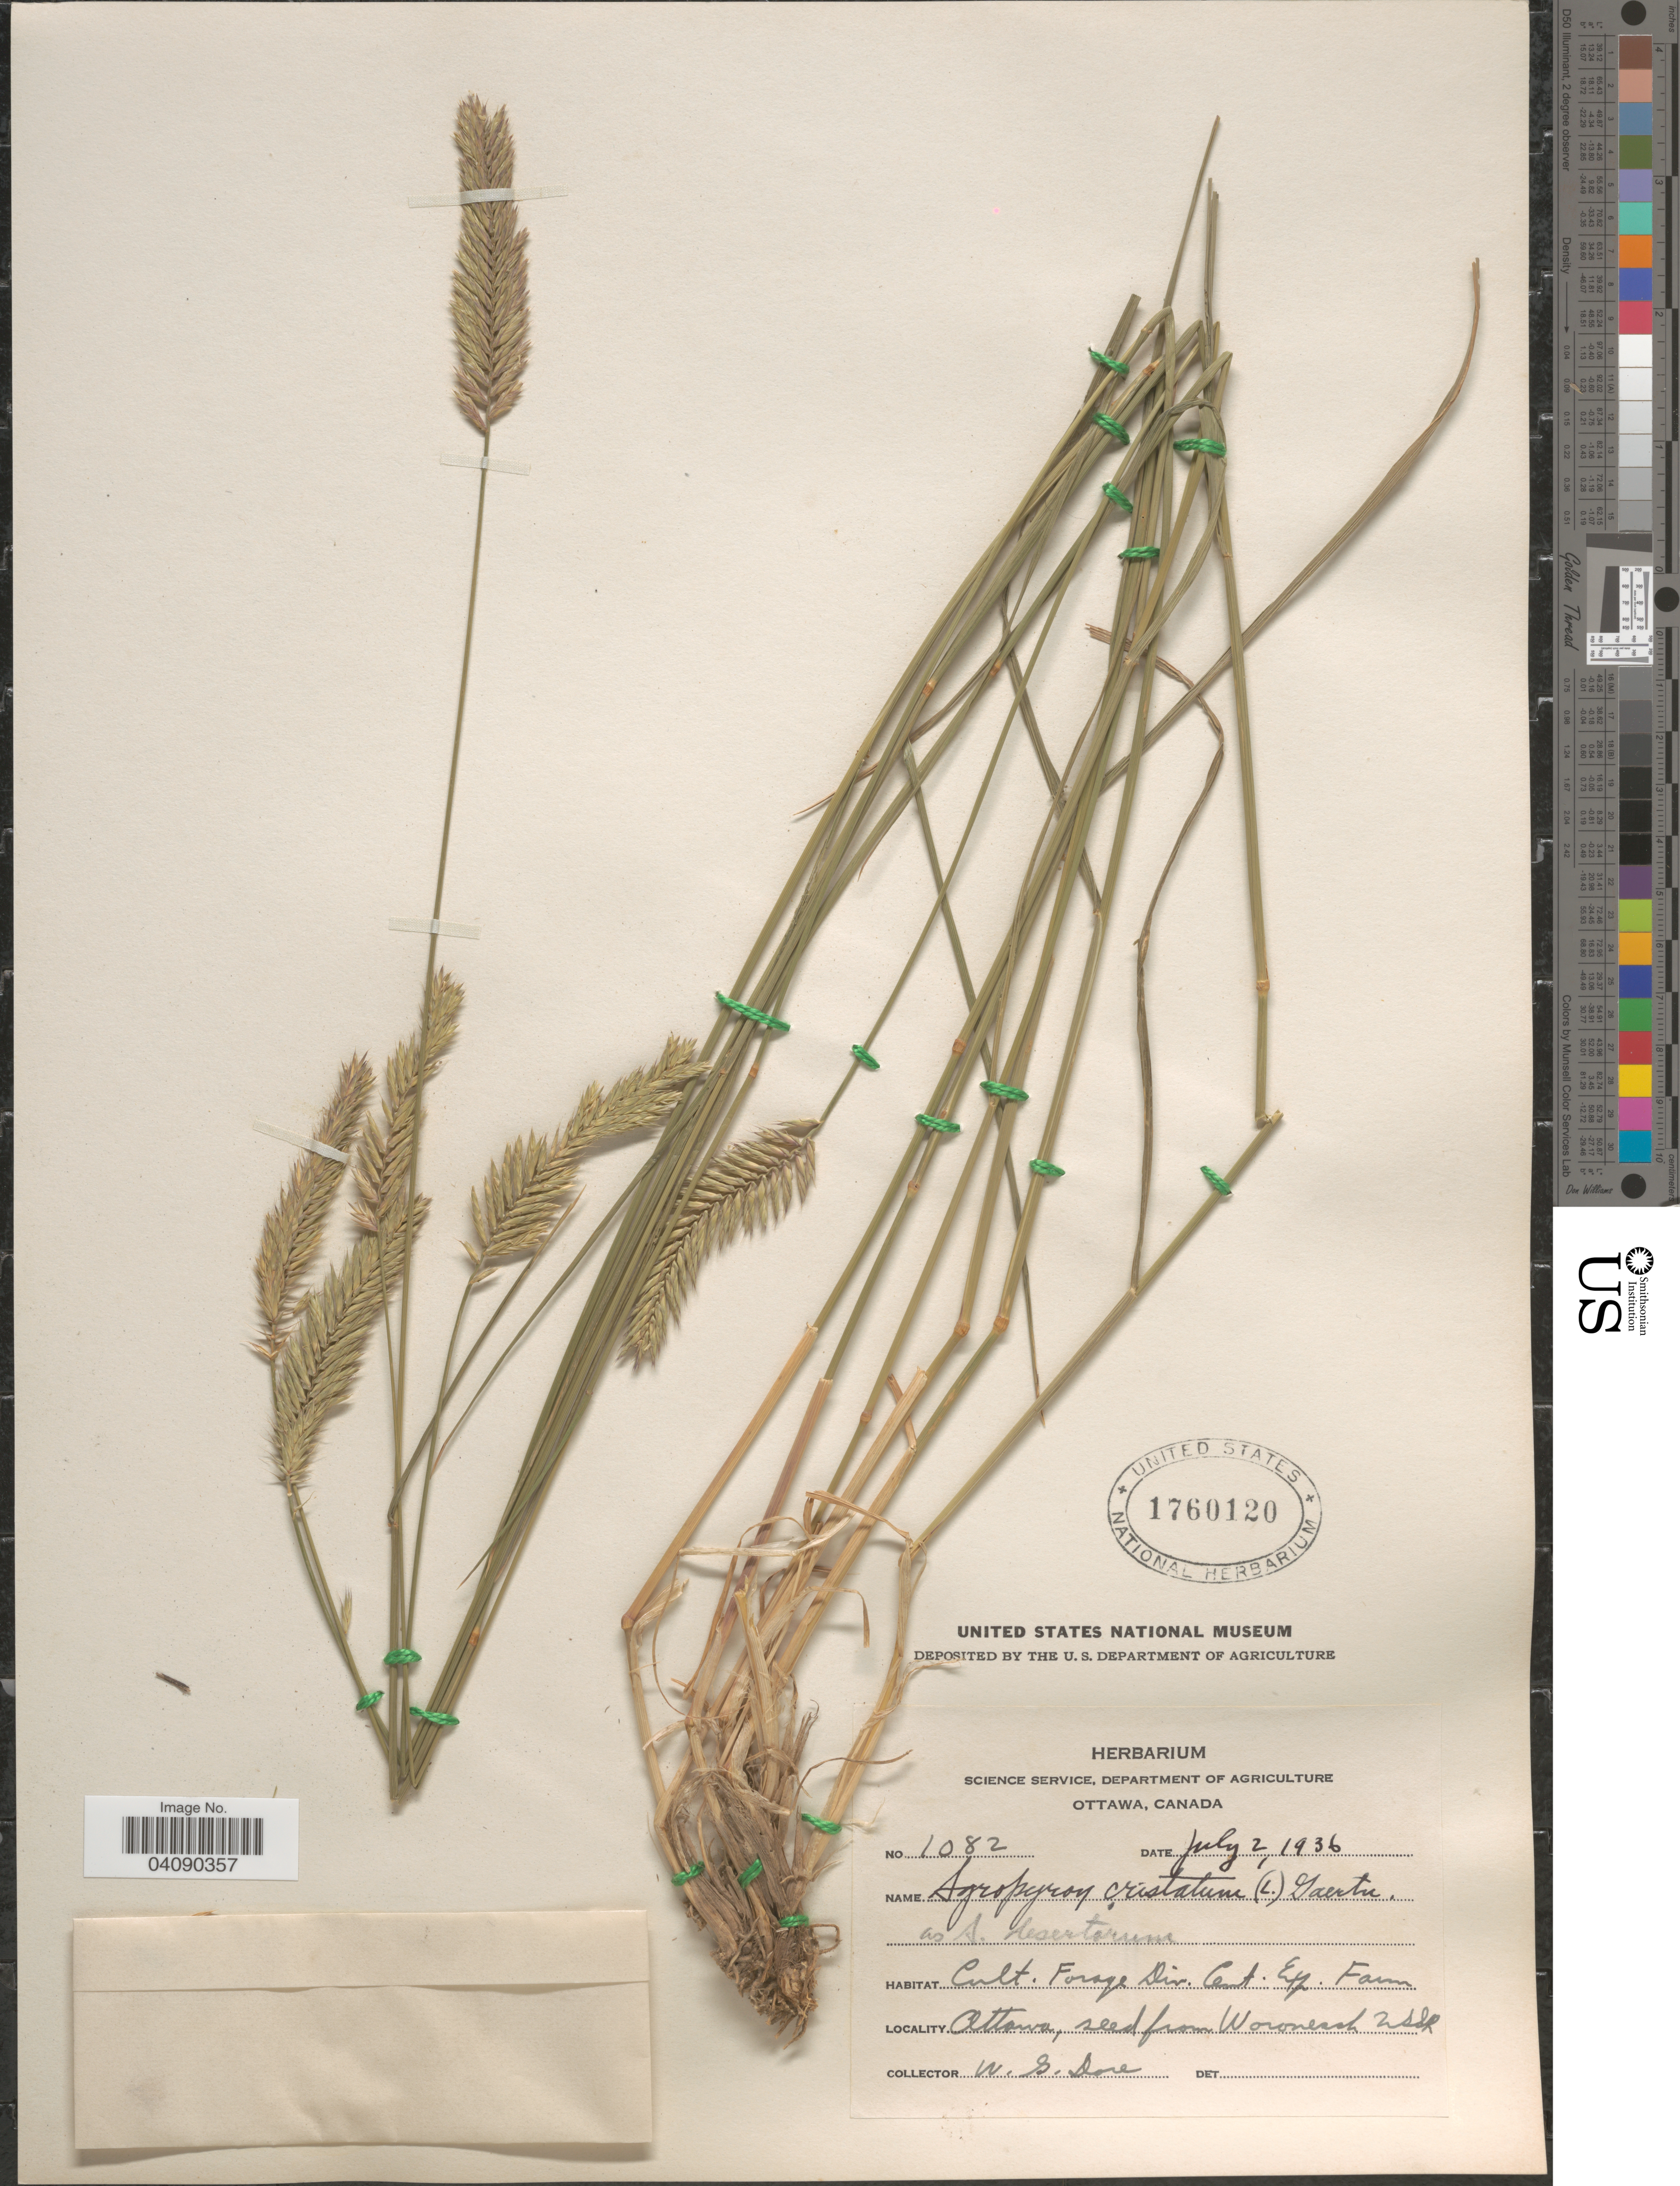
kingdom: Plantae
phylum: Tracheophyta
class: Liliopsida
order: Poales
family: Poaceae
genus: Agropyron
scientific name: Agropyron cristatum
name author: (L.) Gaertn.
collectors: W. Dore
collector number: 1082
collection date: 1936-07-02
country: Canada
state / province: Ontario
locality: Cult. Forage Div. Cent. Exp. Farm. Ottawa.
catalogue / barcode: US 1760120